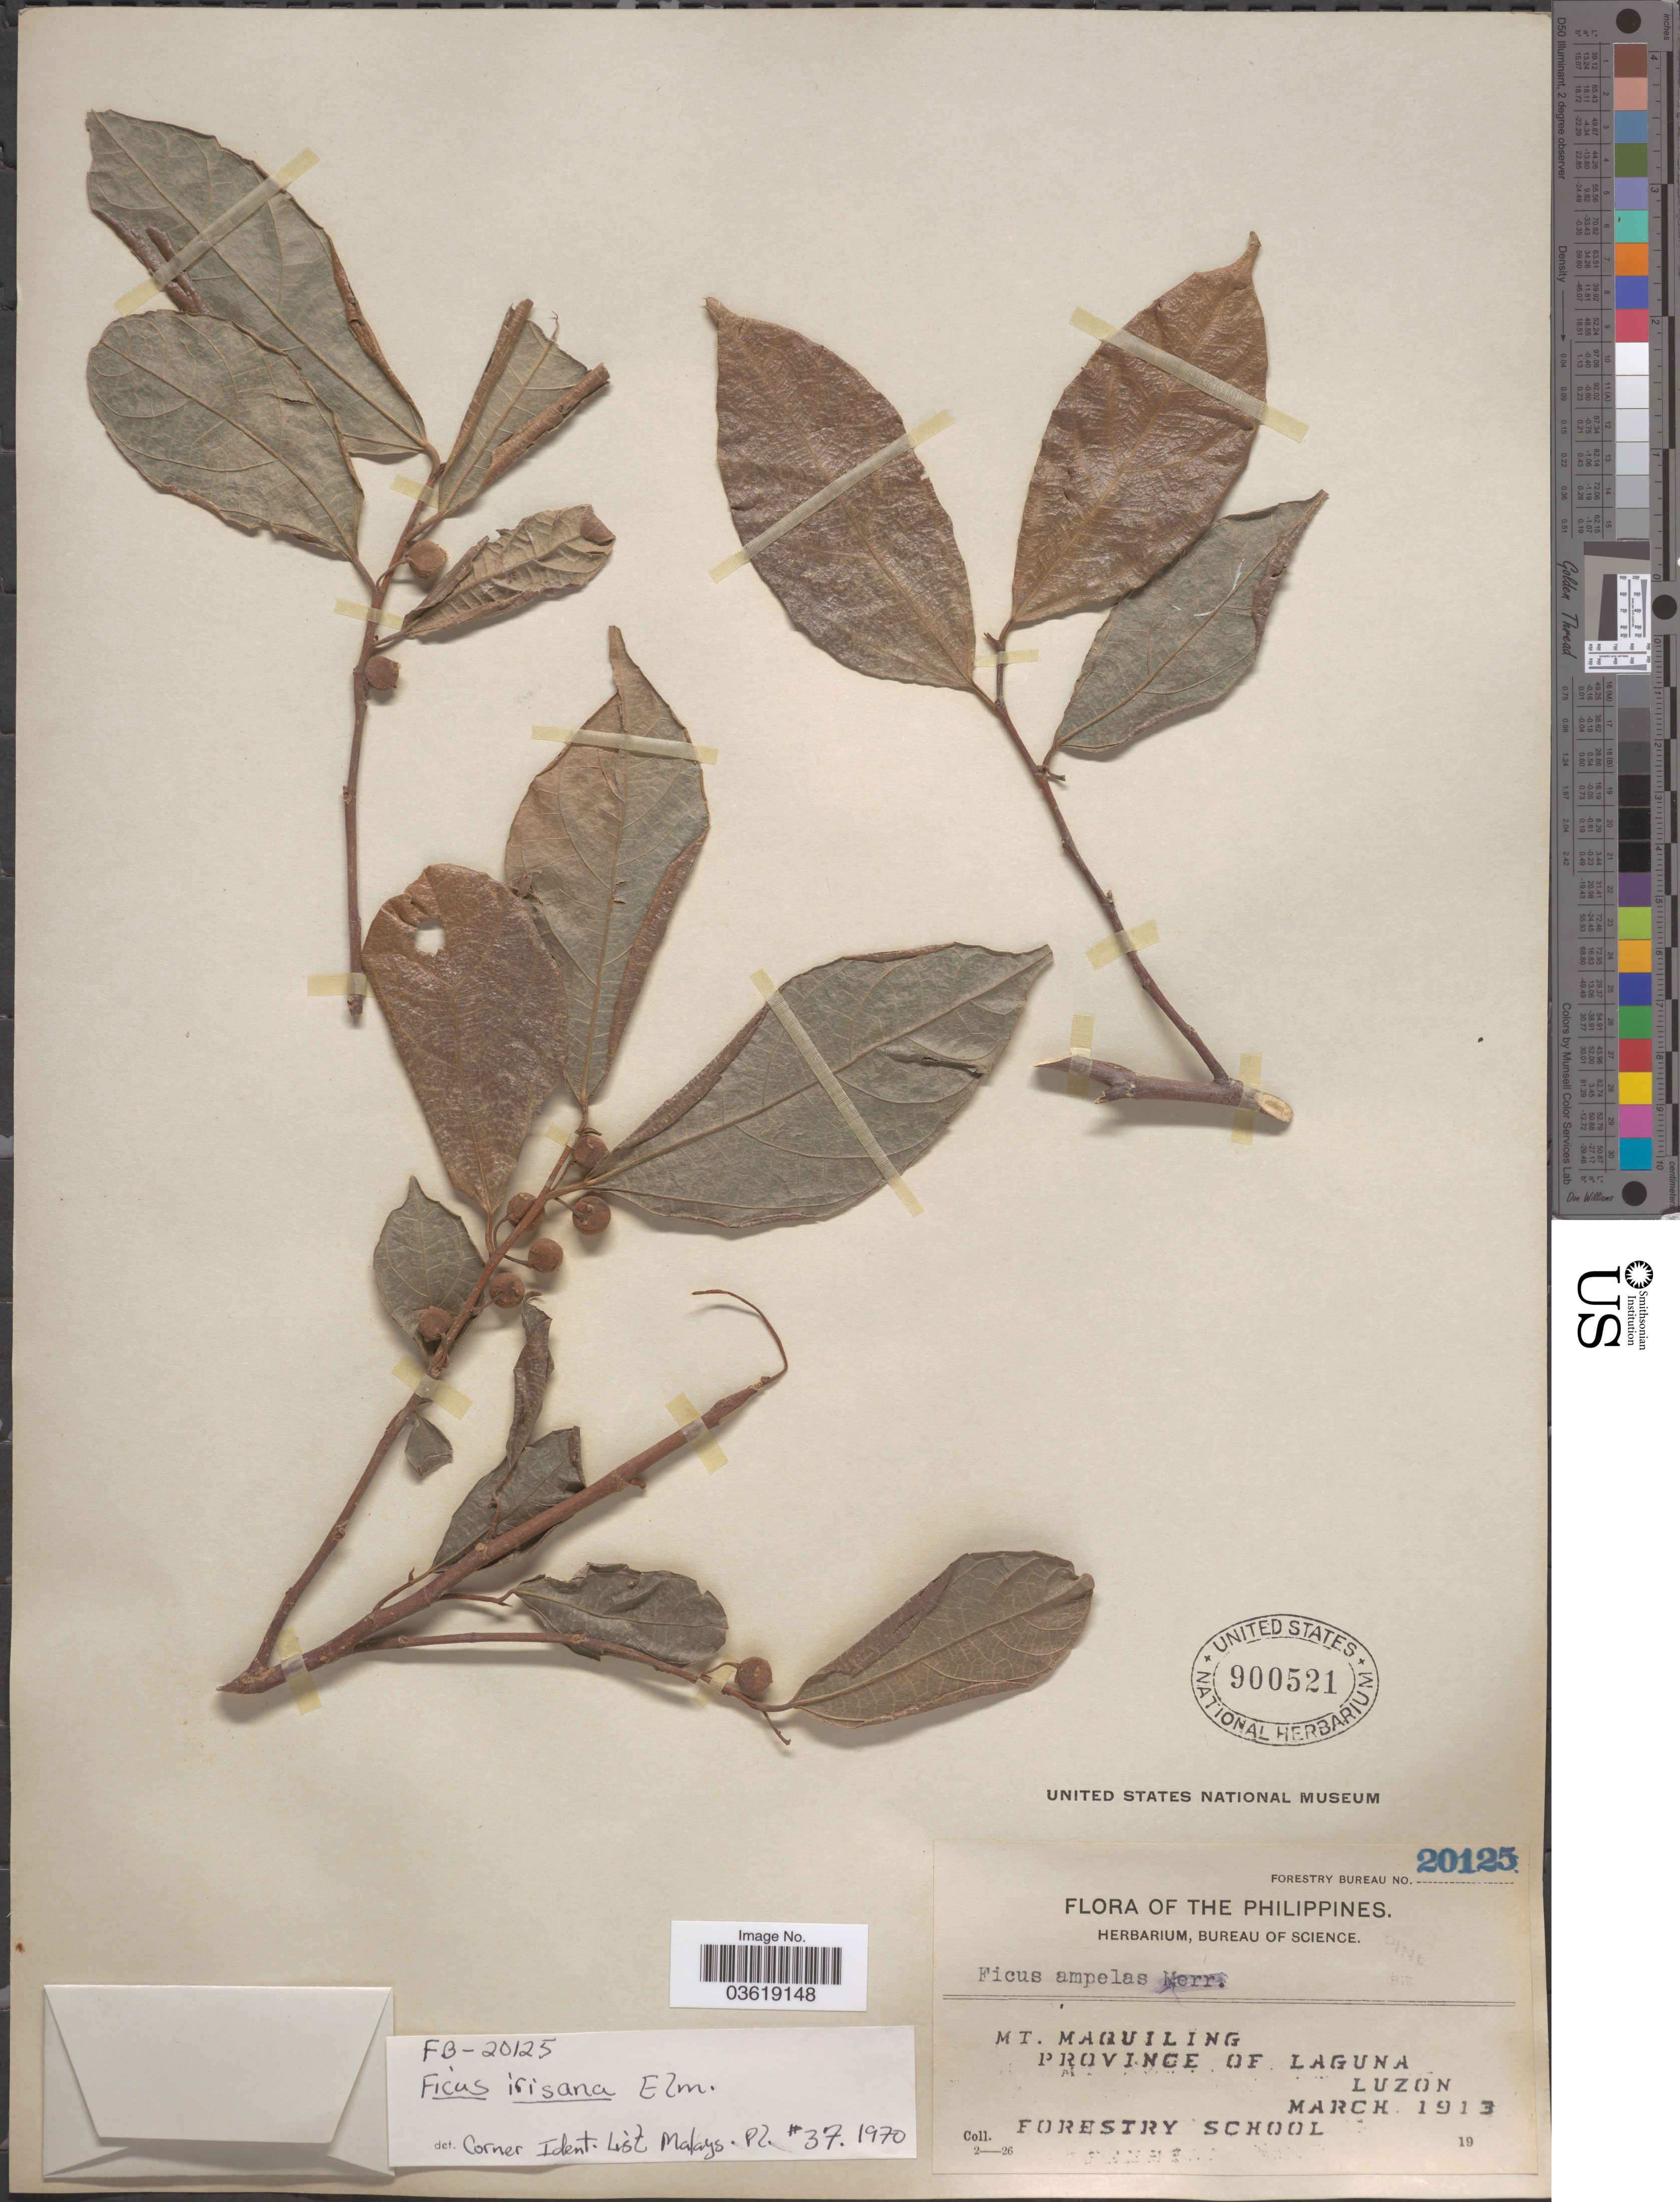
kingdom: Plantae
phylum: Tracheophyta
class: Magnoliopsida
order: Rosales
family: Moraceae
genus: Ficus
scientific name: Ficus irisana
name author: Elmer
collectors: Forestry School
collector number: Forestry Bureau 20125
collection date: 1913-03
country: Philippines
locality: Mt. Maquiling. Province of Laguna, Luzon.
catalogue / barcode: US 900521